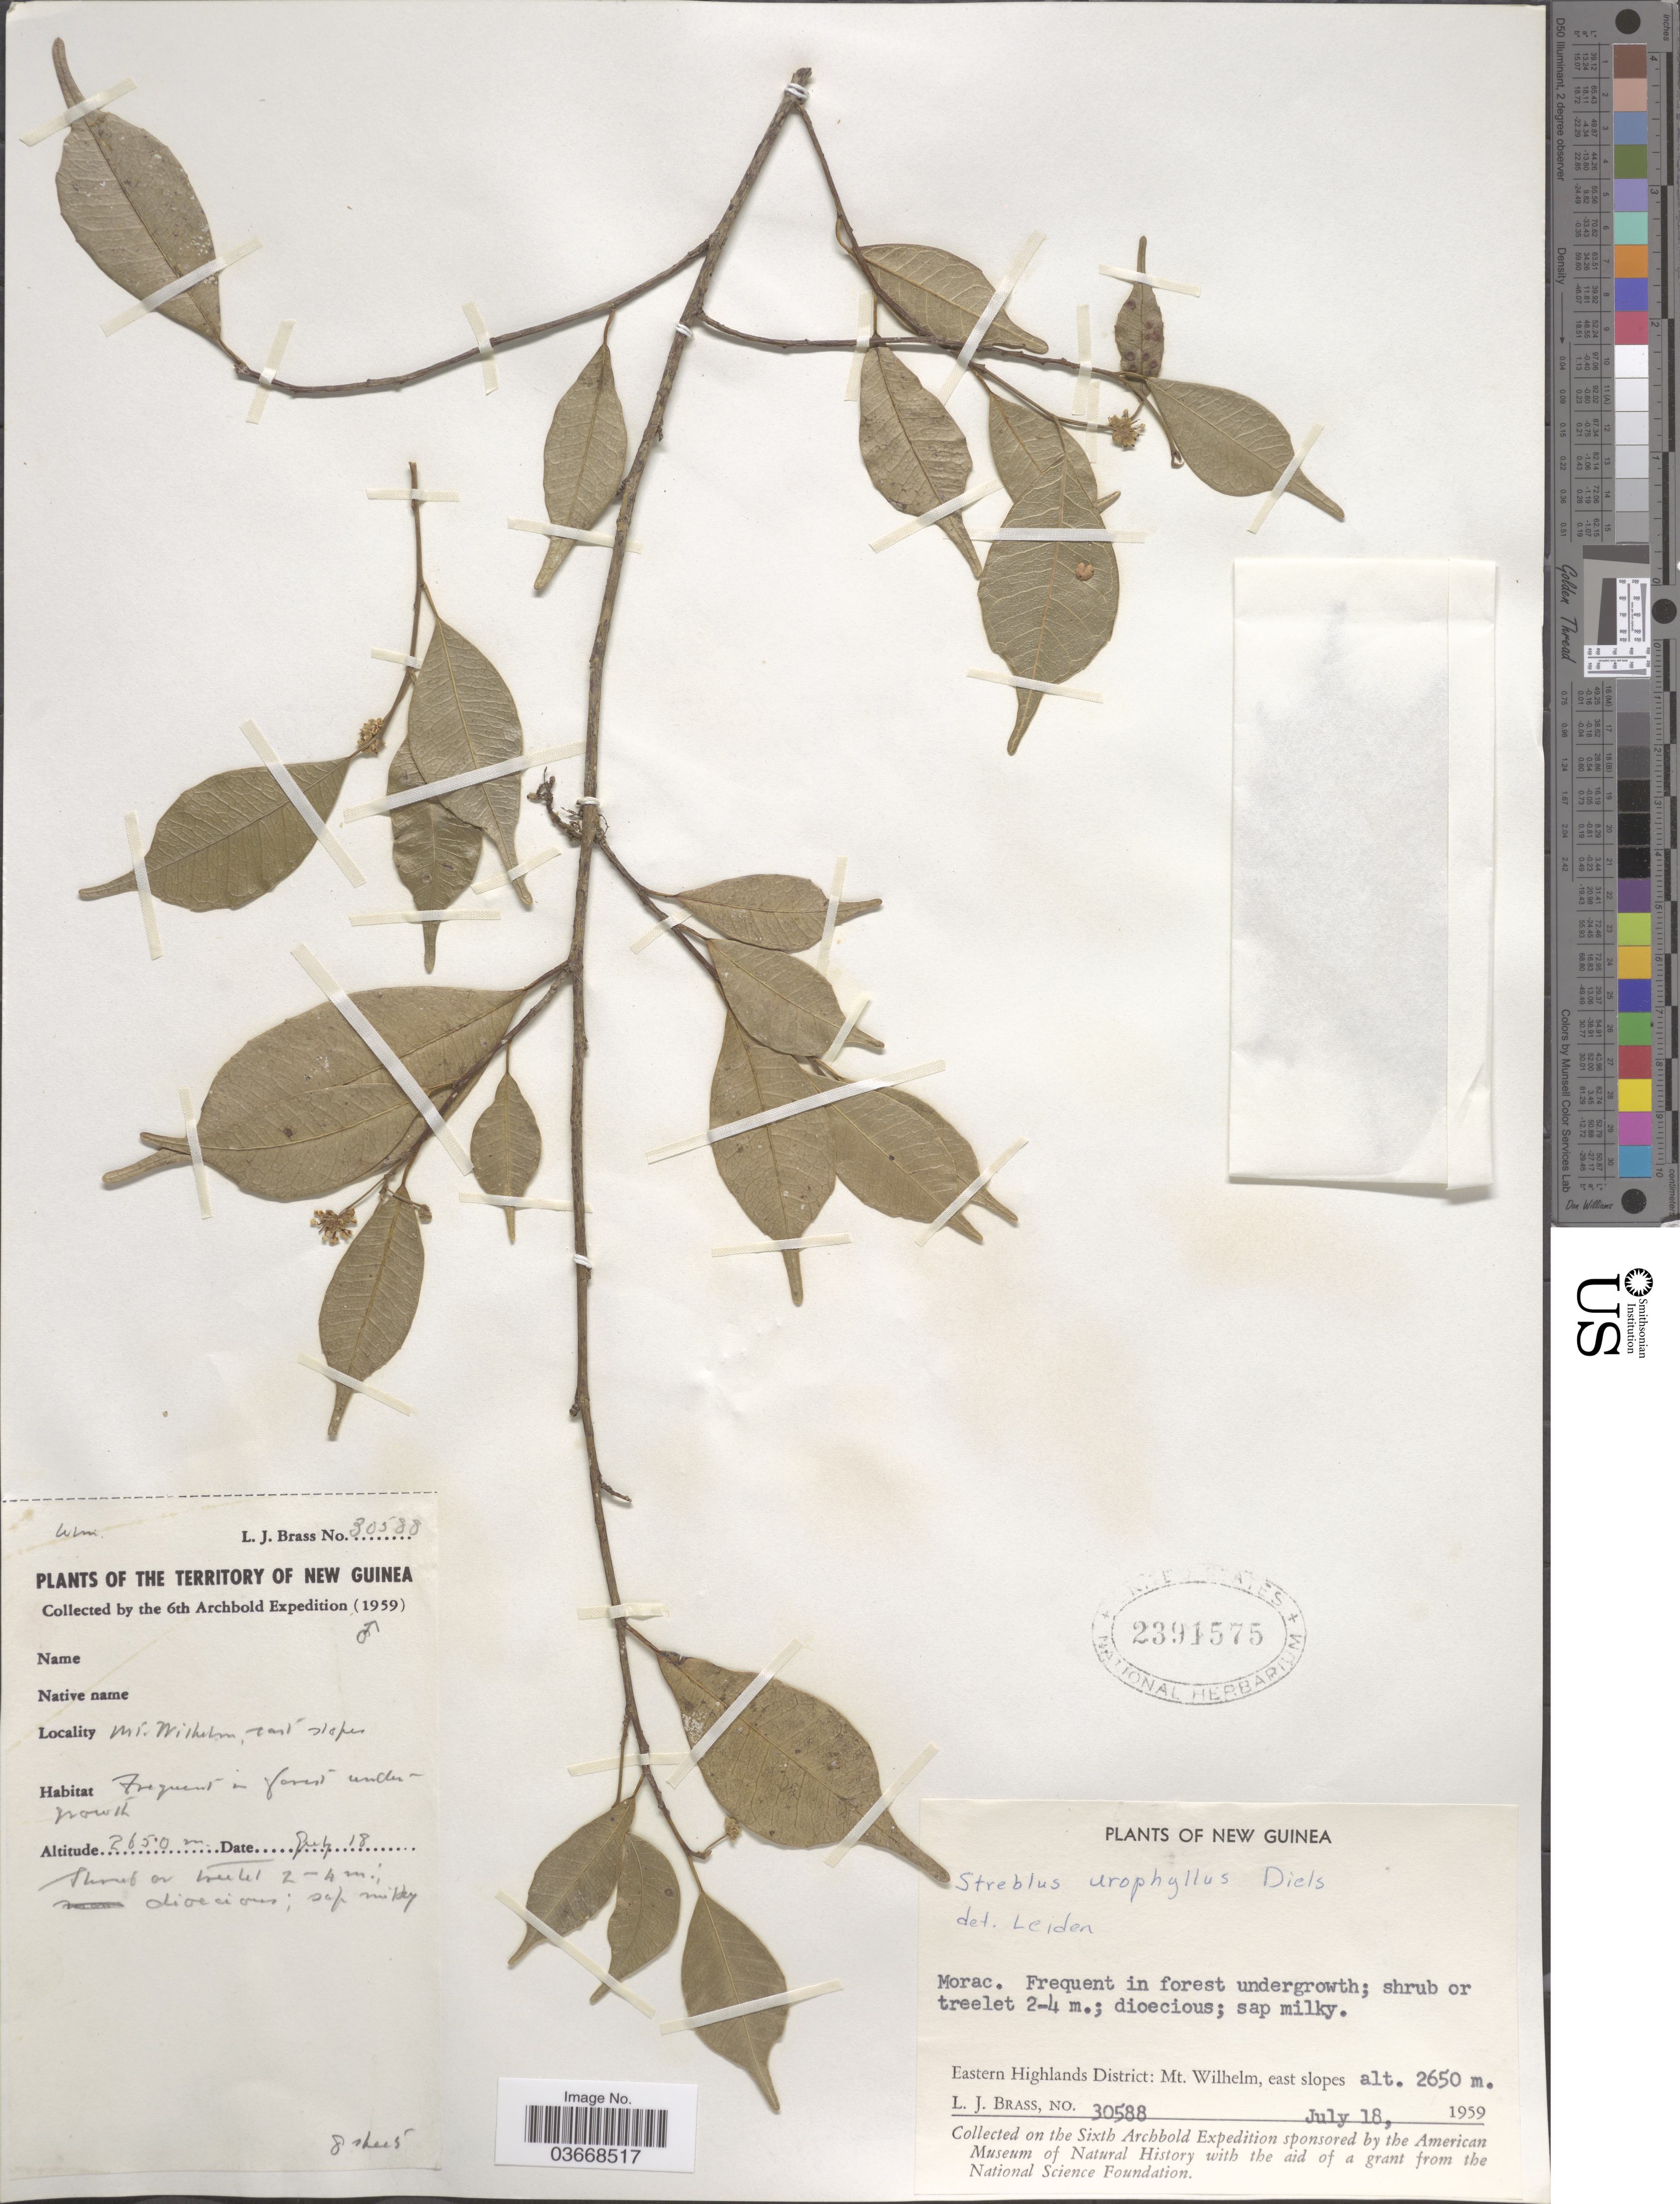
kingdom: Plantae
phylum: Tracheophyta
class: Magnoliopsida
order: Rosales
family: Moraceae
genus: Paratrophis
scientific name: Paratrophis glabra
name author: (Merr.) Steenis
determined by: Wagner, W. L., (BOT), Smithsonian Institution - National Museum of Natural History (UNITED STATES)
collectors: L. J. Brass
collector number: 30588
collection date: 1959-07-18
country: Papua New Guinea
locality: The Territory of New Guinea. Eastern Highlands District: Mt. Wilhelm, east slopes.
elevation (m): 2650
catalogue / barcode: US 2391575